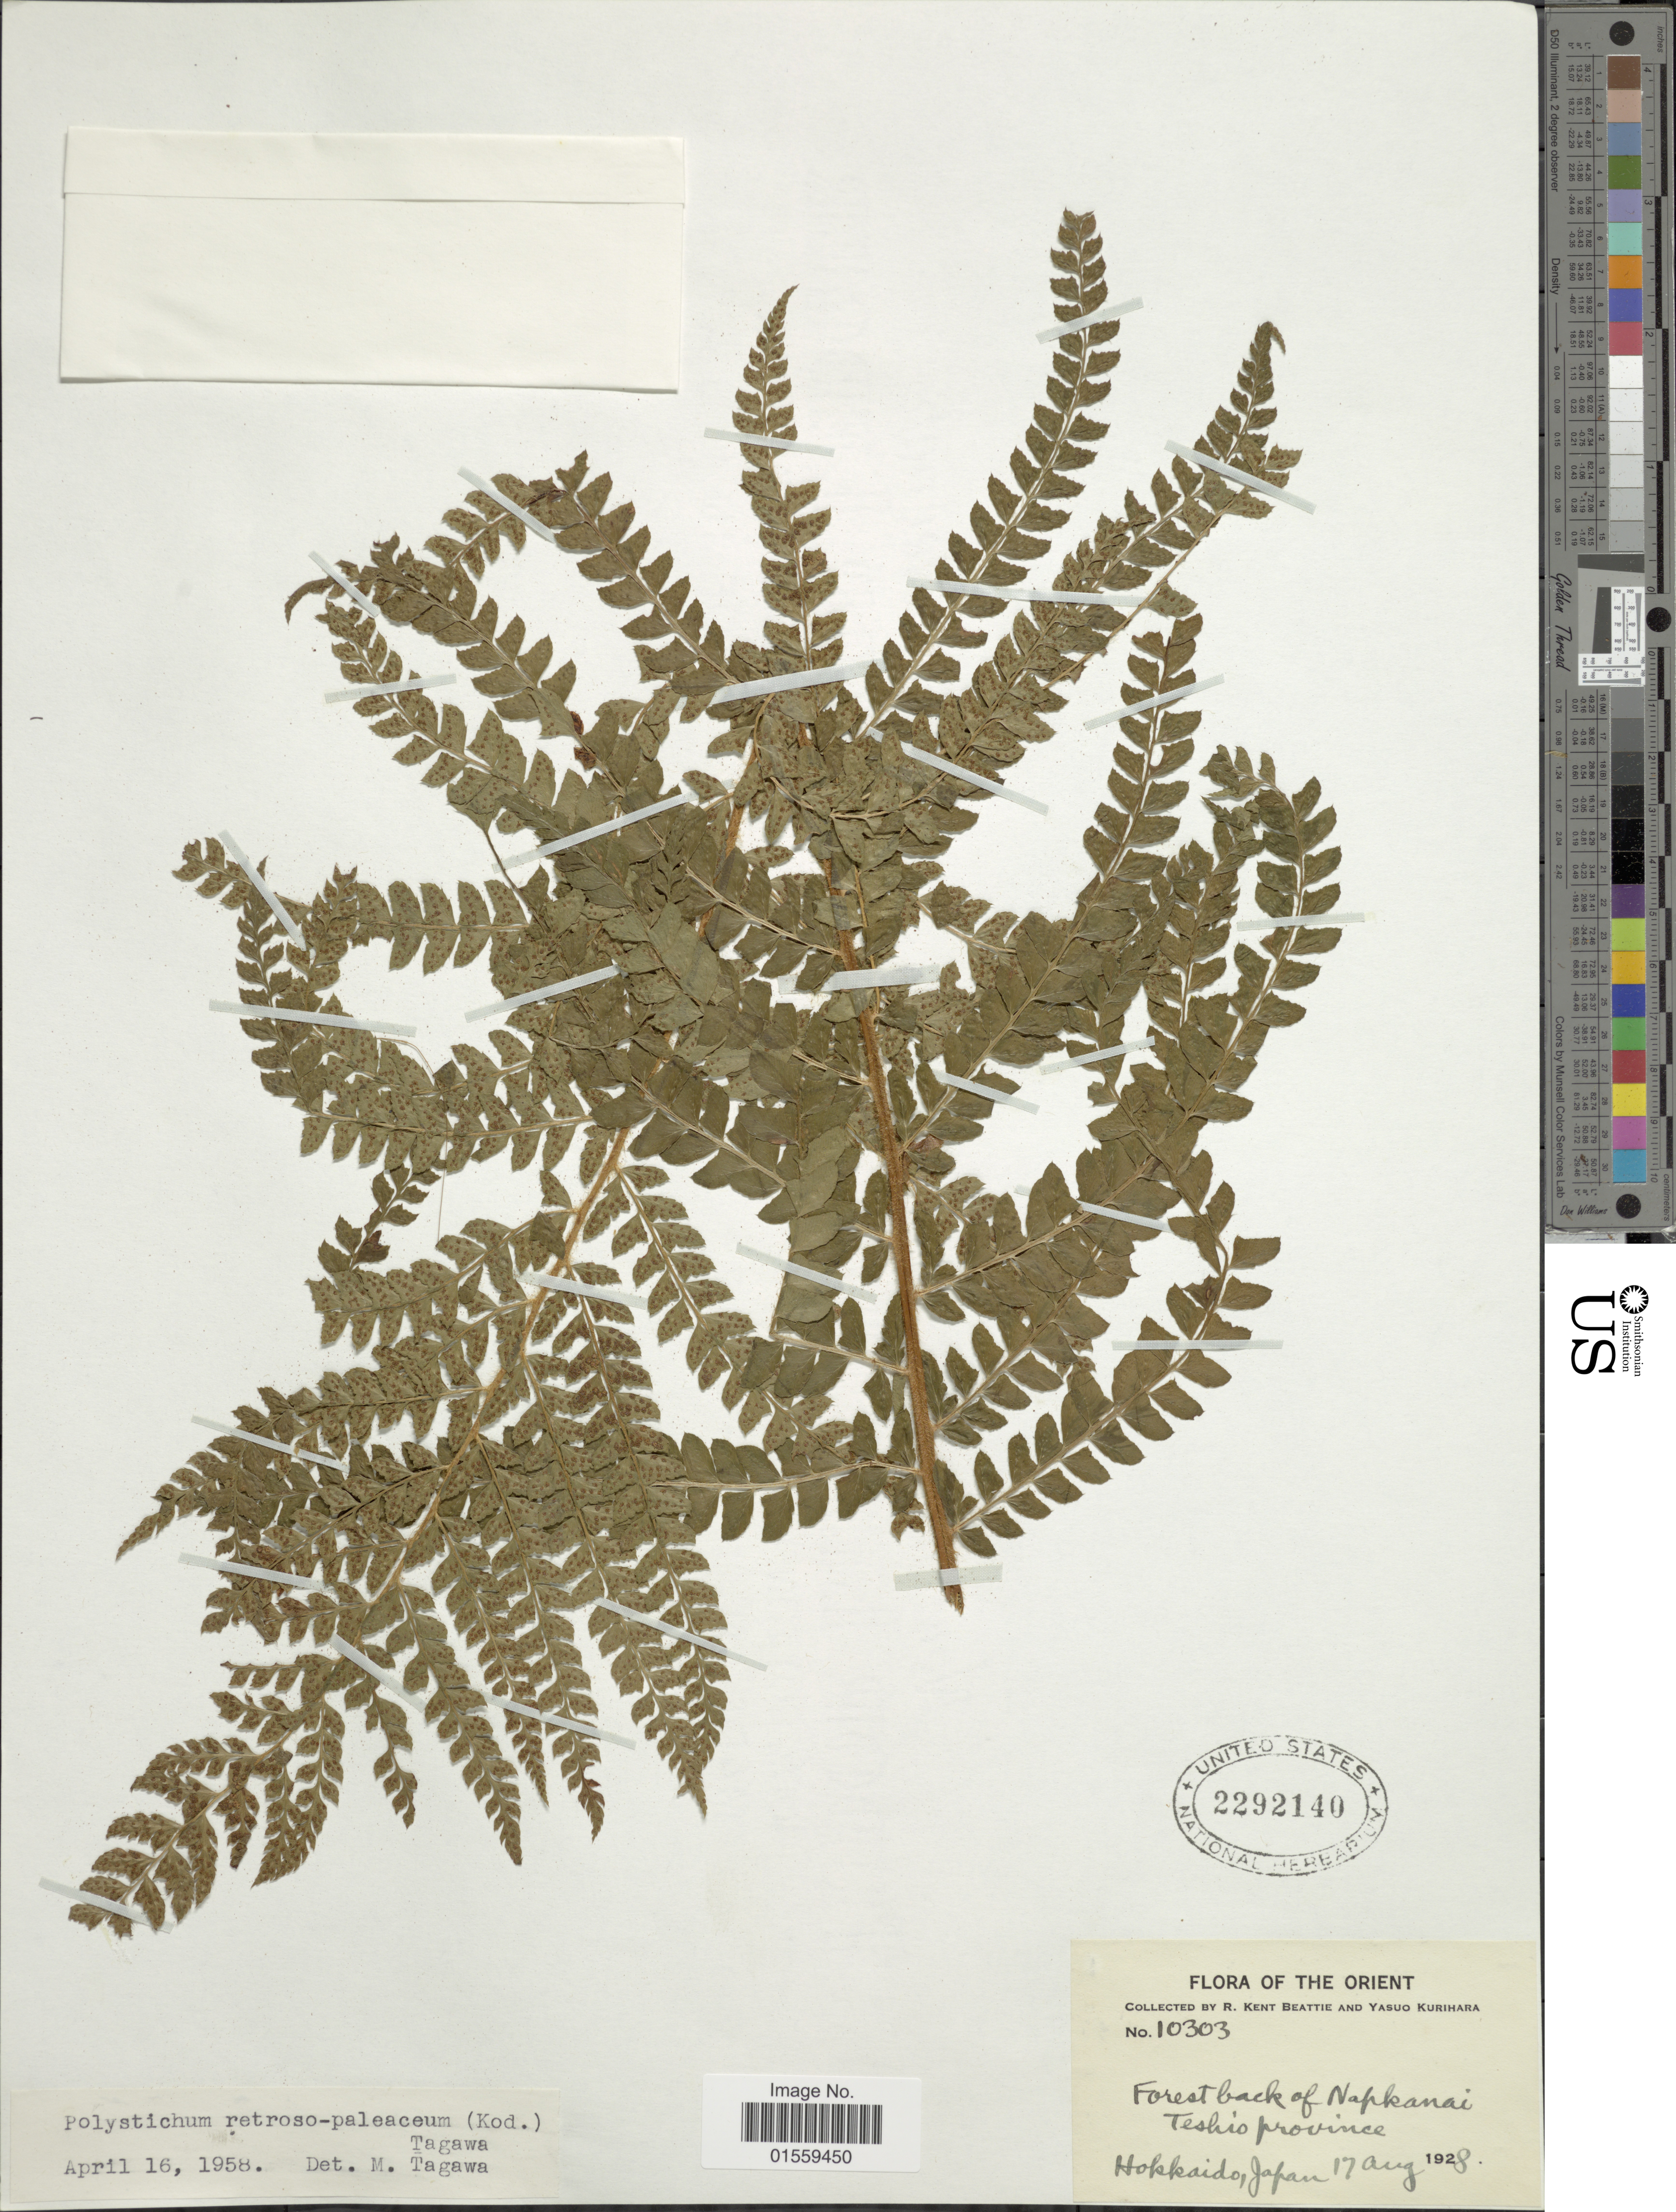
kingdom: Plantae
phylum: Tracheophyta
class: Polypodiopsida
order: Polypodiales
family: Dryopteridaceae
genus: Polystichum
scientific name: Polystichum retrosopaleaceum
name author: (Kodama) Tagawa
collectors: R. K. Beattie & Y. Kurihara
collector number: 10303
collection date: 1928-08-17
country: Japan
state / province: Hokkaidō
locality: Orient, Forest back of Napkanai Teskio province, Hokkaido, Japan.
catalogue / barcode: US 2292140